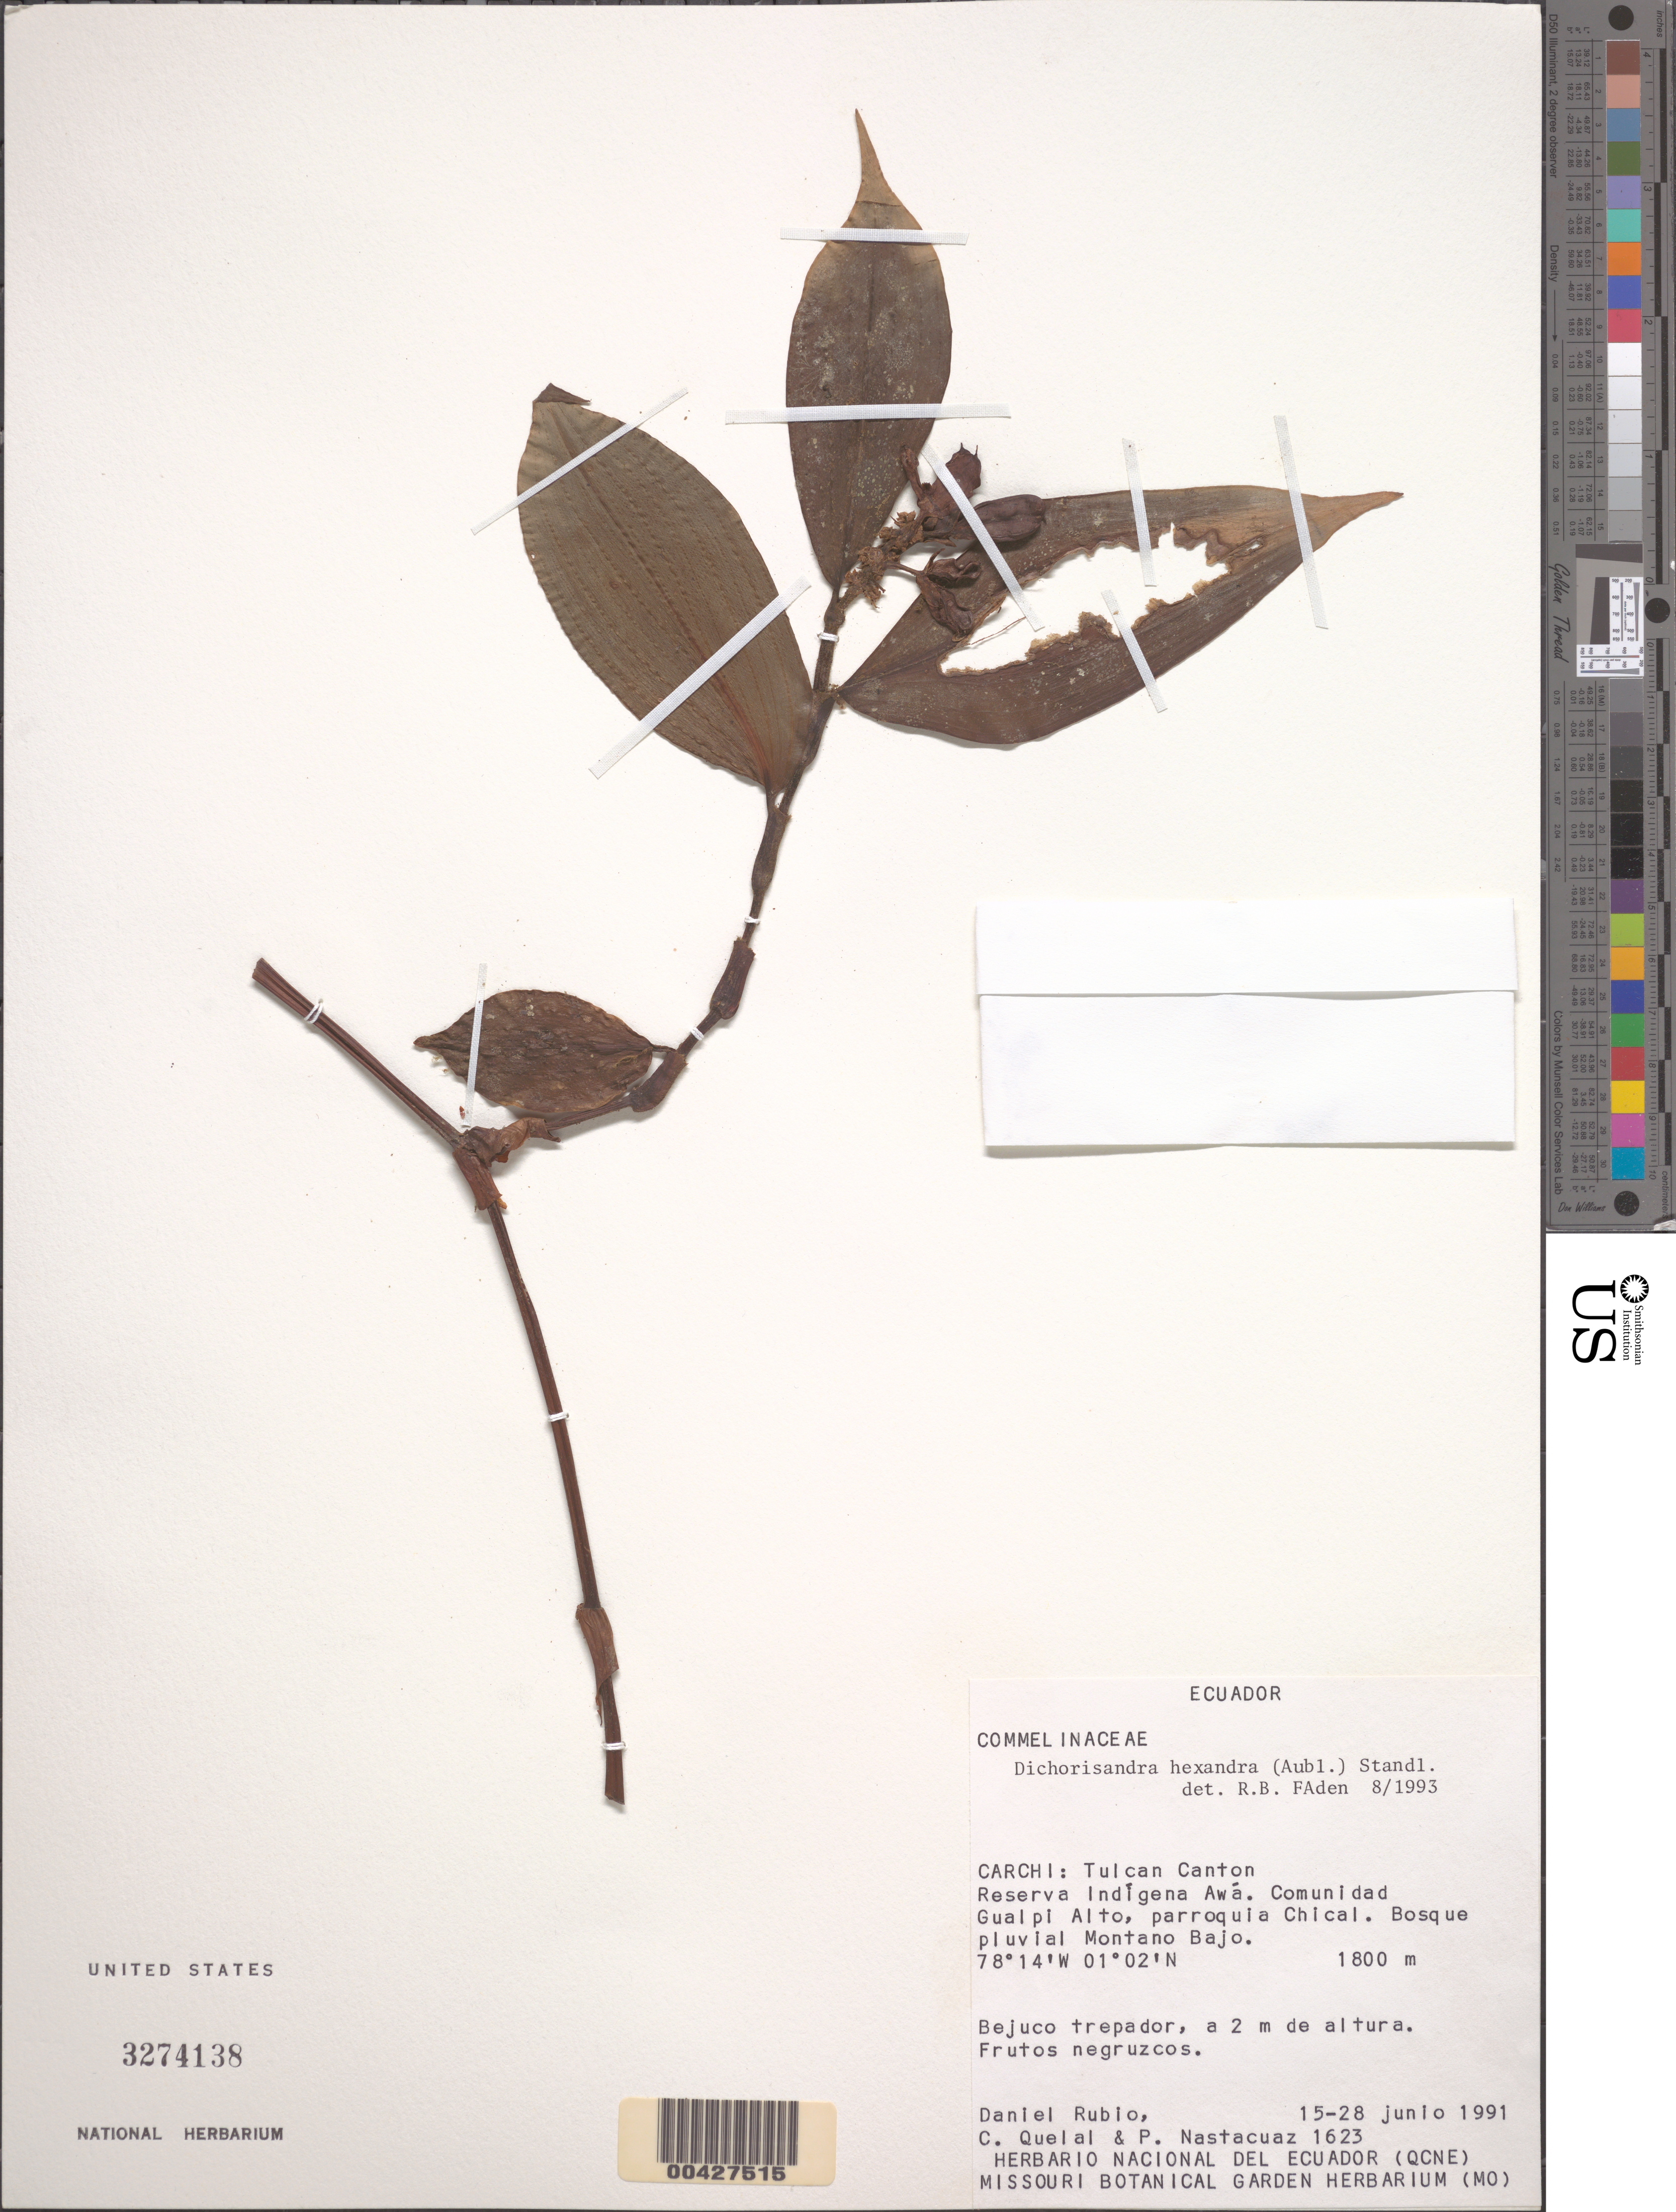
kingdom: Plantae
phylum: Tracheophyta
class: Liliopsida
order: Commelinales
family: Commelinaceae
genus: Dichorisandra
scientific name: Dichorisandra hexandra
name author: (Aubl.) Standl.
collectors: D. Rubio, C. Quelal & P. Nastacuaz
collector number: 1623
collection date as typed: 15 Jun 1991 to 28 Jun 1991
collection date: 1991-06-15/1991-06-28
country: Ecuador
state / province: Carchi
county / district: Tulcán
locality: Tulcan Canton, Indigena Awa Reserve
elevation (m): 1800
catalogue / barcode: US 3274138